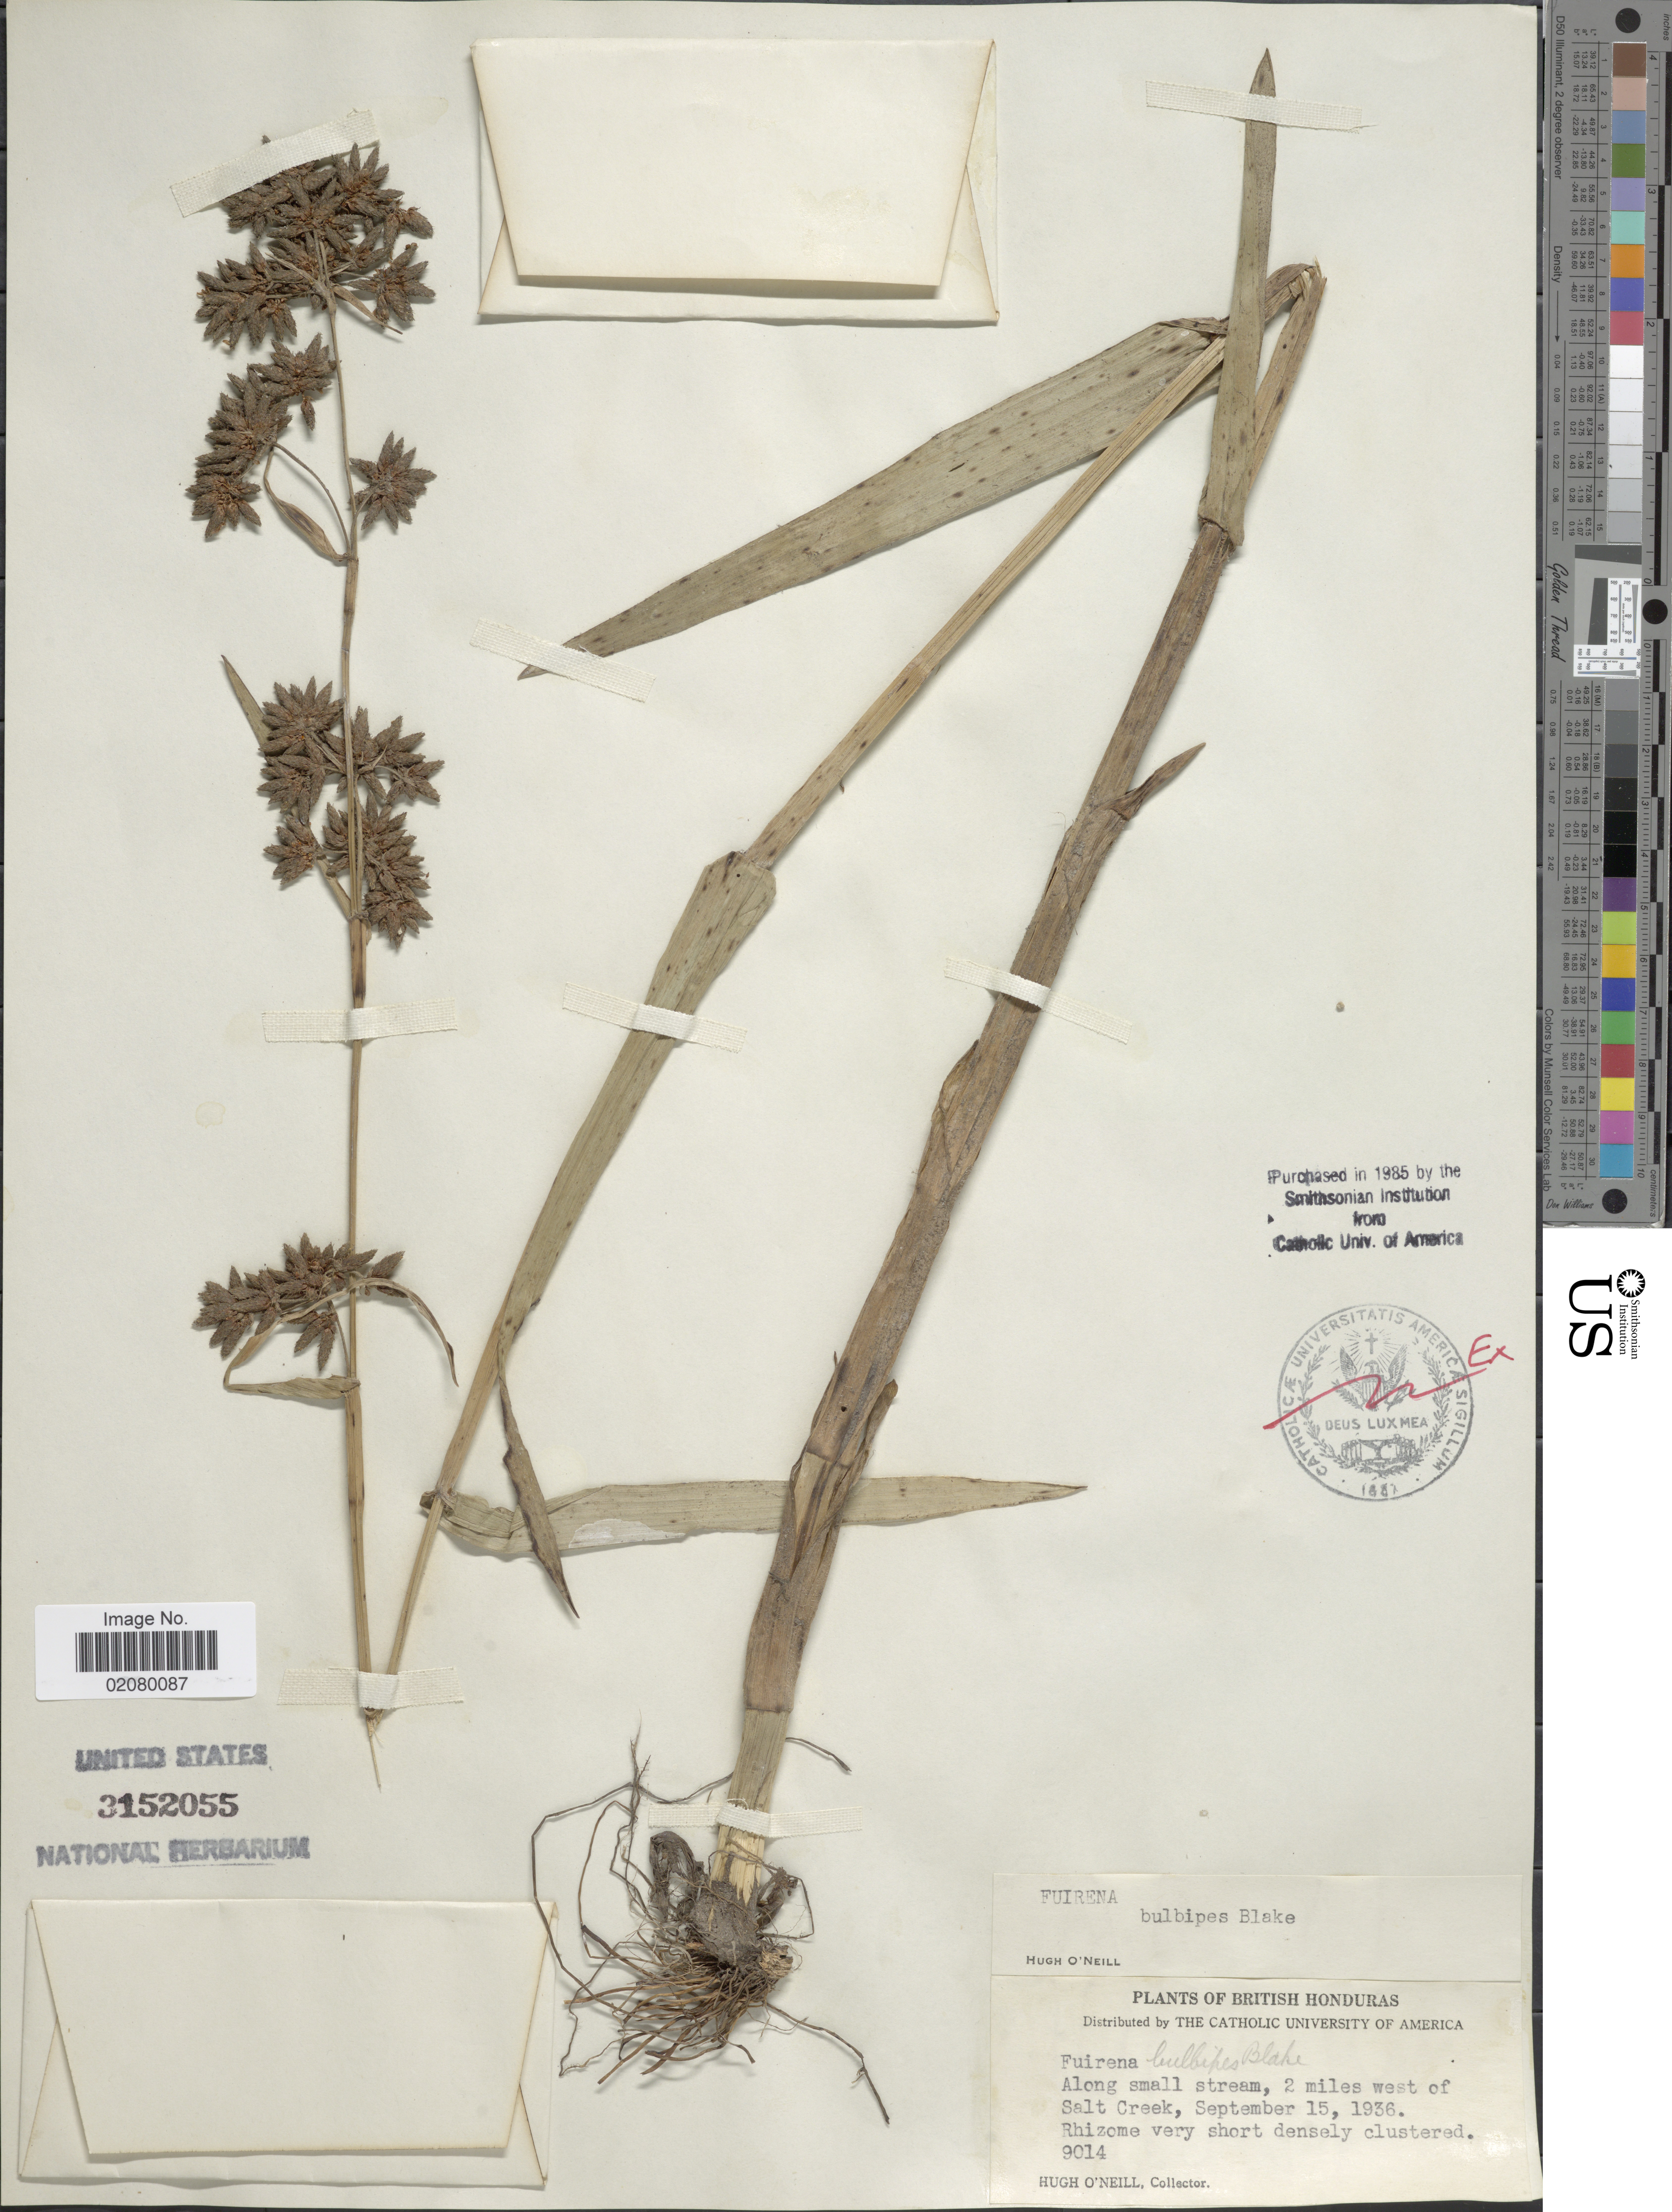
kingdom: Plantae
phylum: Tracheophyta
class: Liliopsida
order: Poales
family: Cyperaceae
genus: Fuirena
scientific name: Fuirena camptotricha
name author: C. Wright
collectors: H. O'Neill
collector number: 9014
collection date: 1936-09-15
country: Belize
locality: British Honduras, Along small stream, 2 miles west of Salt Creek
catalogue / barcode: US 3152055